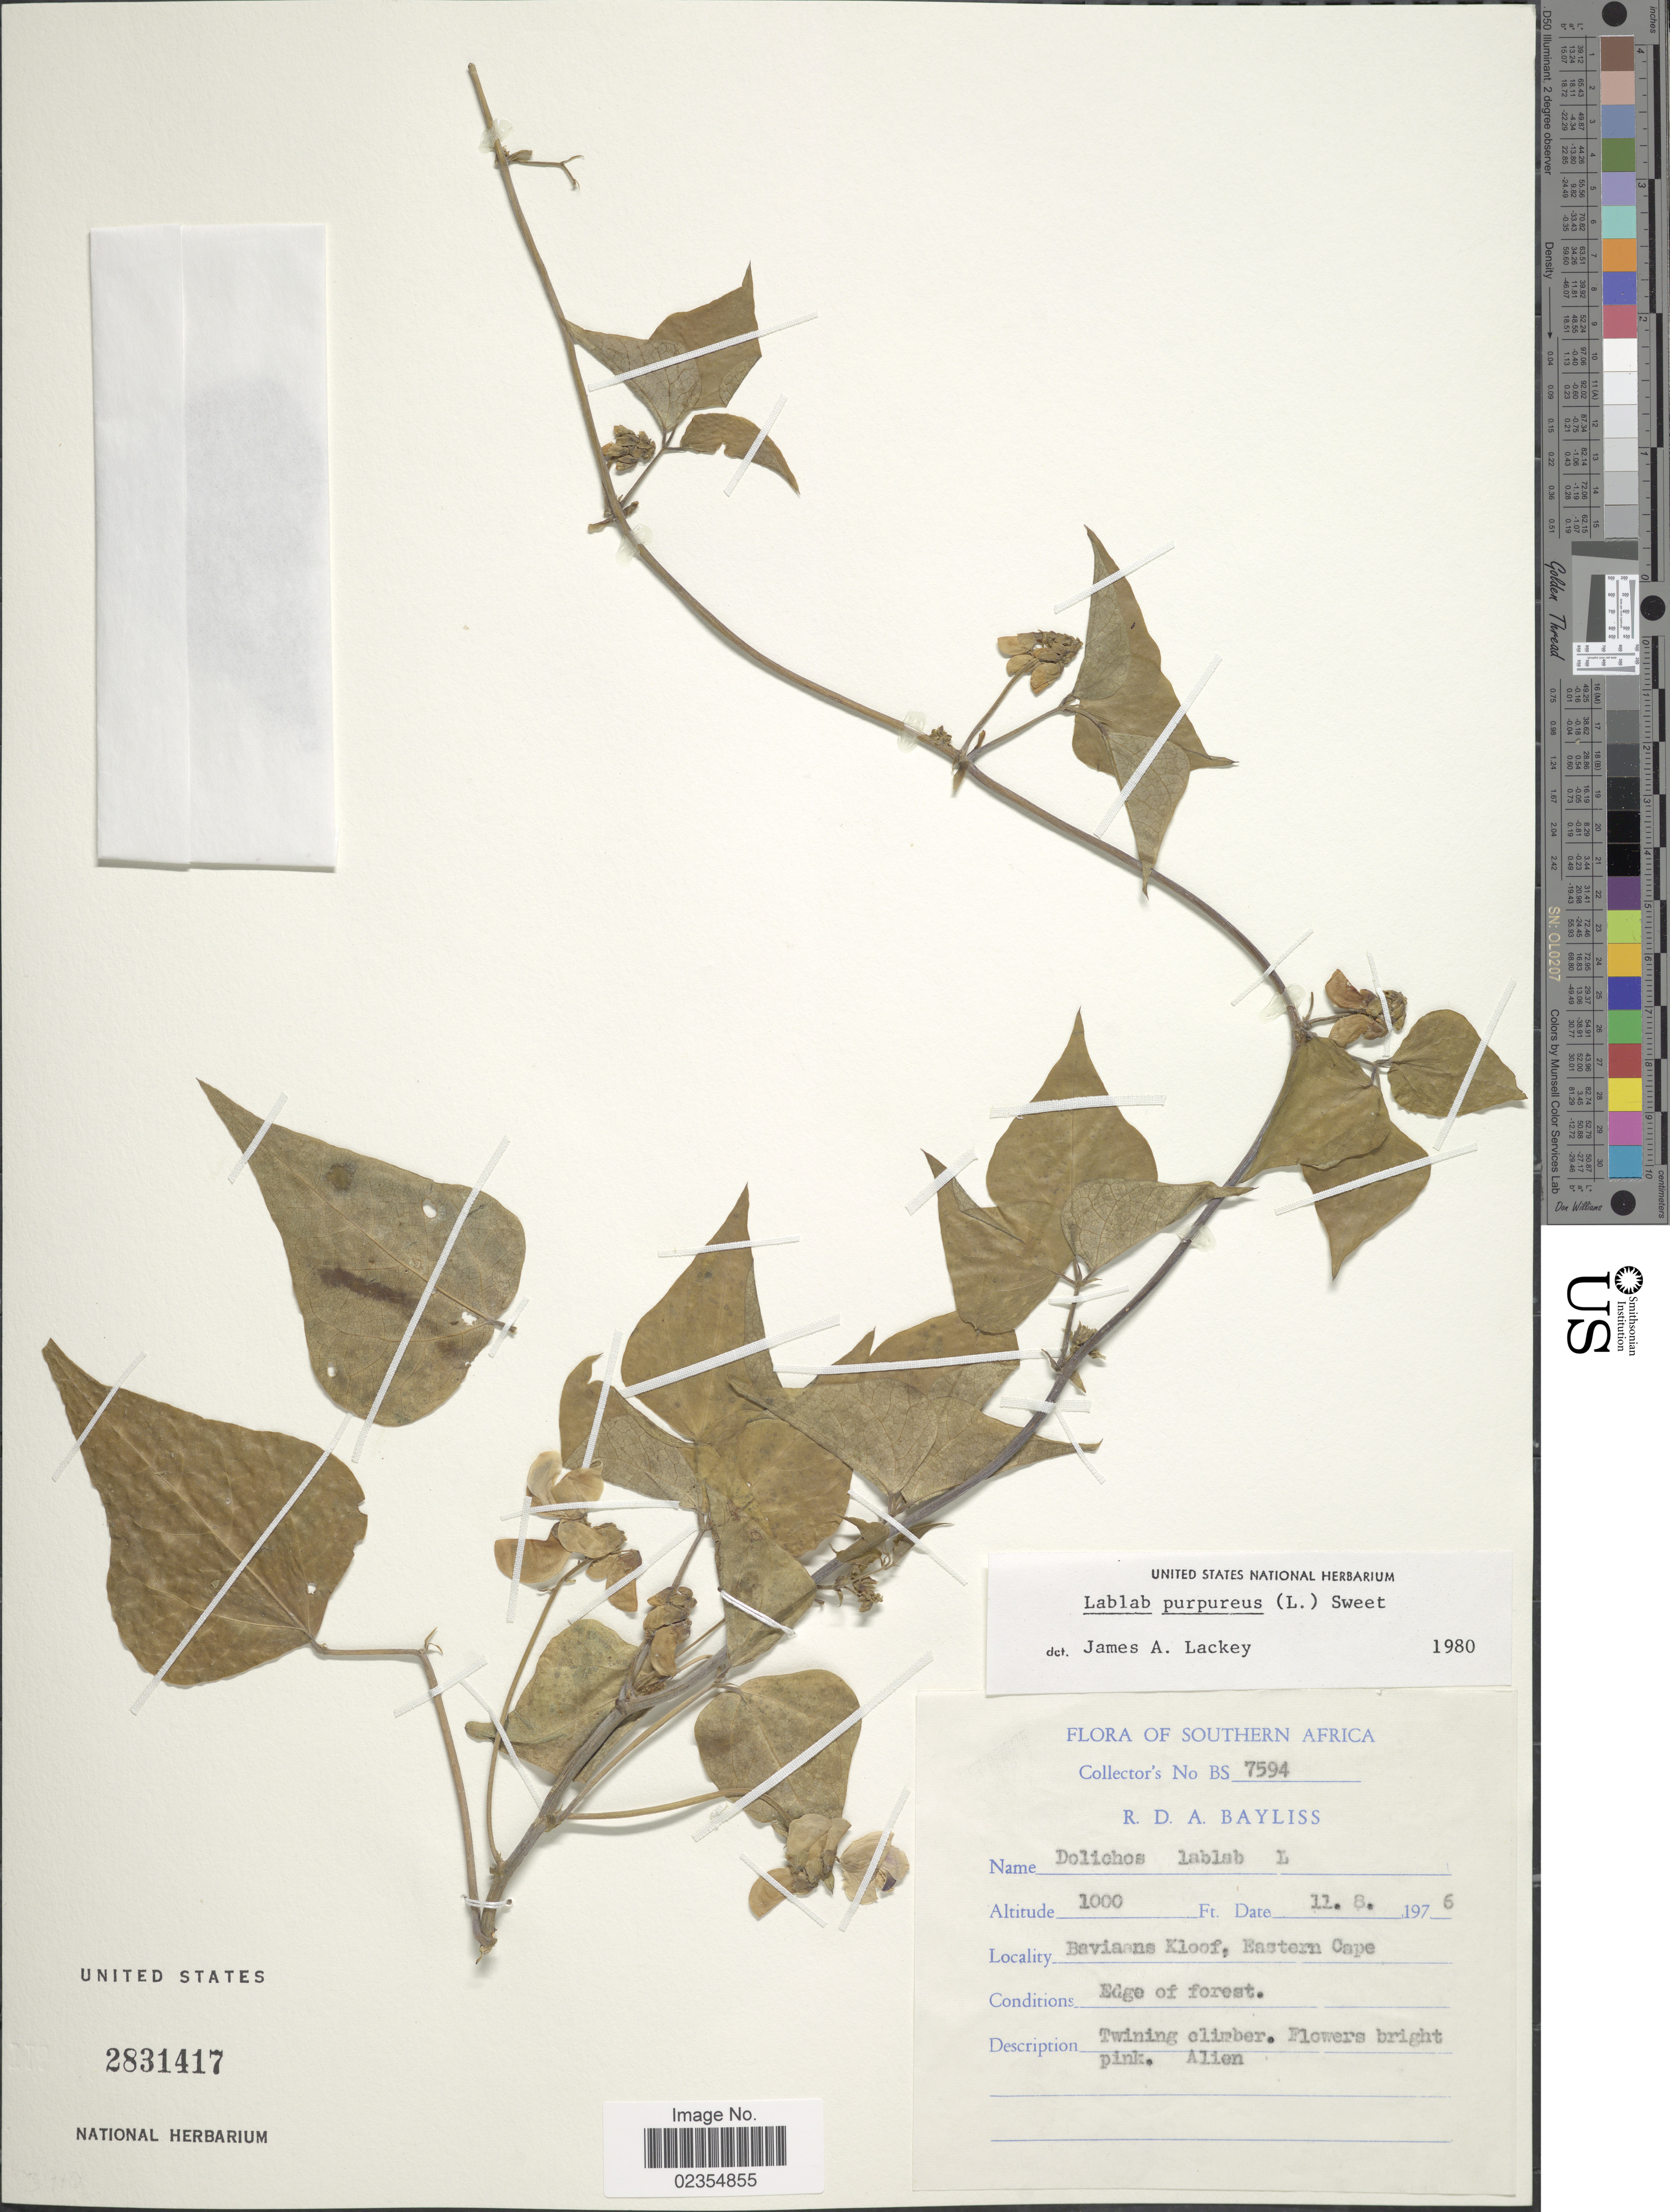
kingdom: Plantae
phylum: Tracheophyta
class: Magnoliopsida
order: Fabales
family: Fabaceae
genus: Lablab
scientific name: Lablab purpureus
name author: (L.) Sweet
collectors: R. Bayliss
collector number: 7594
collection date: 1976-08-11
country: South Africa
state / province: Eastern Cape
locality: Baniaans Kloof, edge of forest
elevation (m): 305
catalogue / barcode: US 2831417